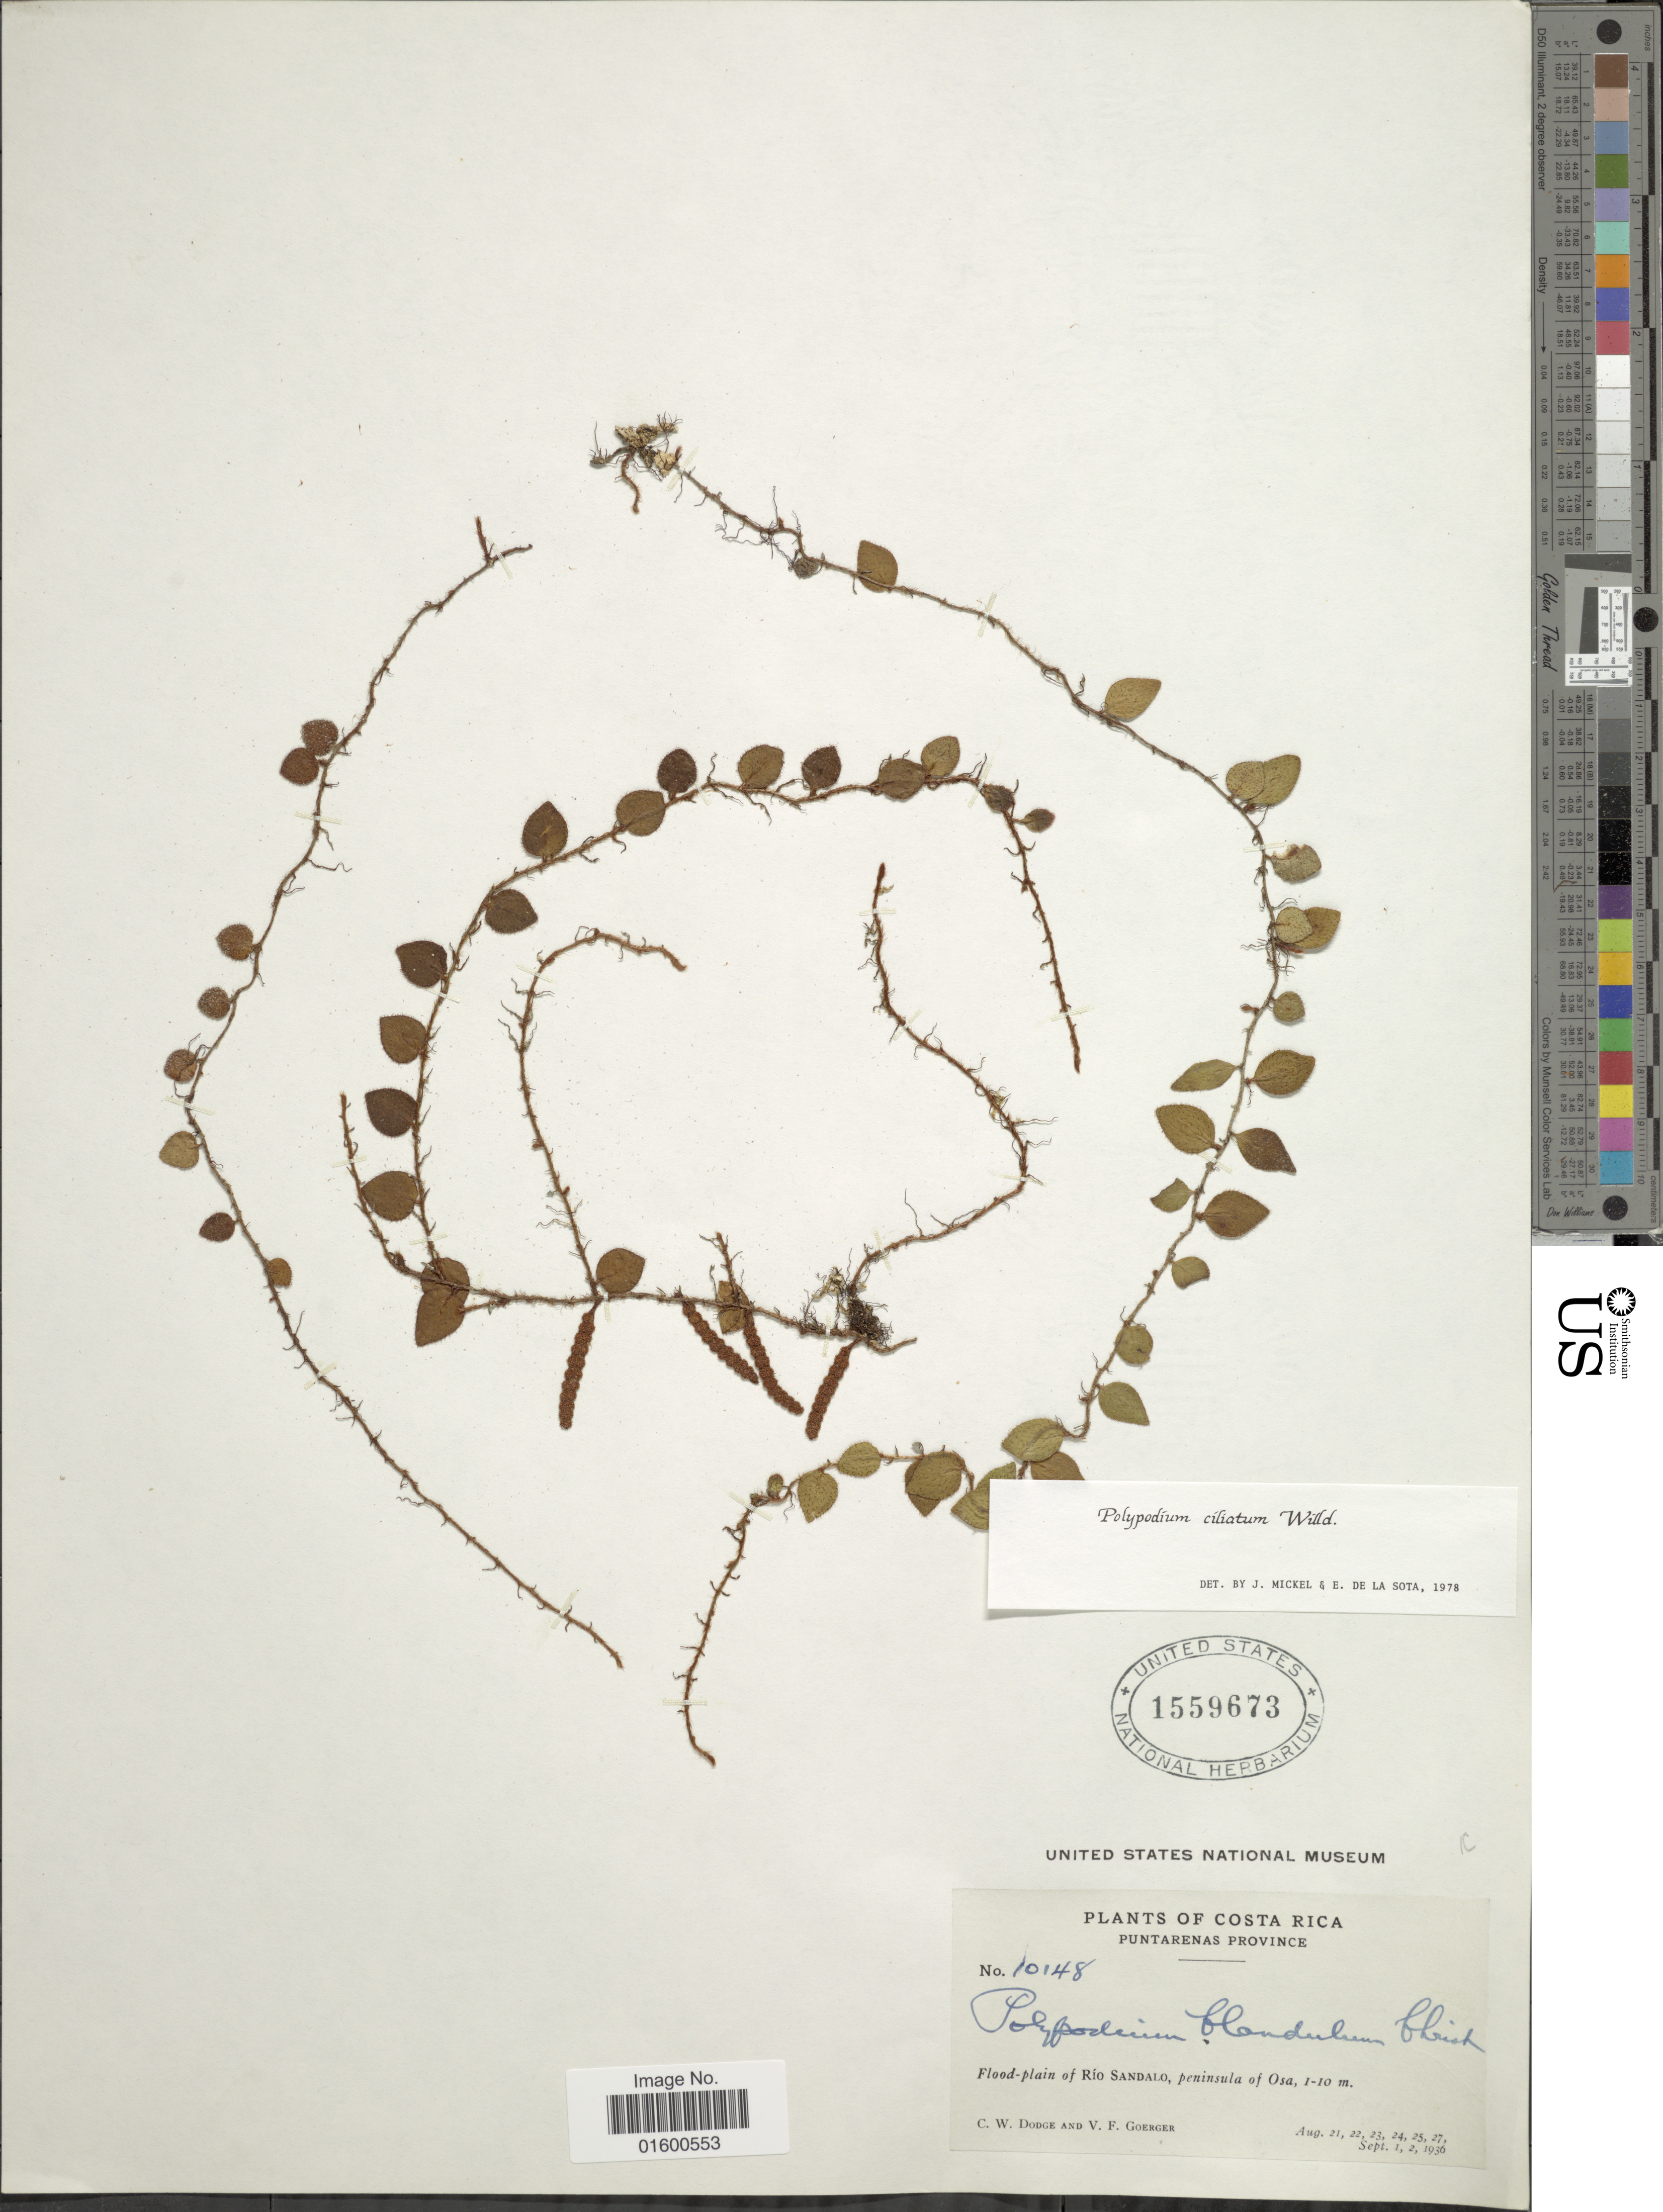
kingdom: Plantae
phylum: Tracheophyta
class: Polypodiopsida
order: Polypodiales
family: Polypodiaceae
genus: Microgramma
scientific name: Microgramma reptans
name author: (Cav.) A.R. Sm.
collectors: C. Dodge & V. Goerger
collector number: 10148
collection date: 1936-08-21/1936-09-02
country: Costa Rica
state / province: Puntarenas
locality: Puntarenas Province, Flood-plain of Rio Sandalo, peninsula of Osa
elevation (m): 1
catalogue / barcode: US 1559673